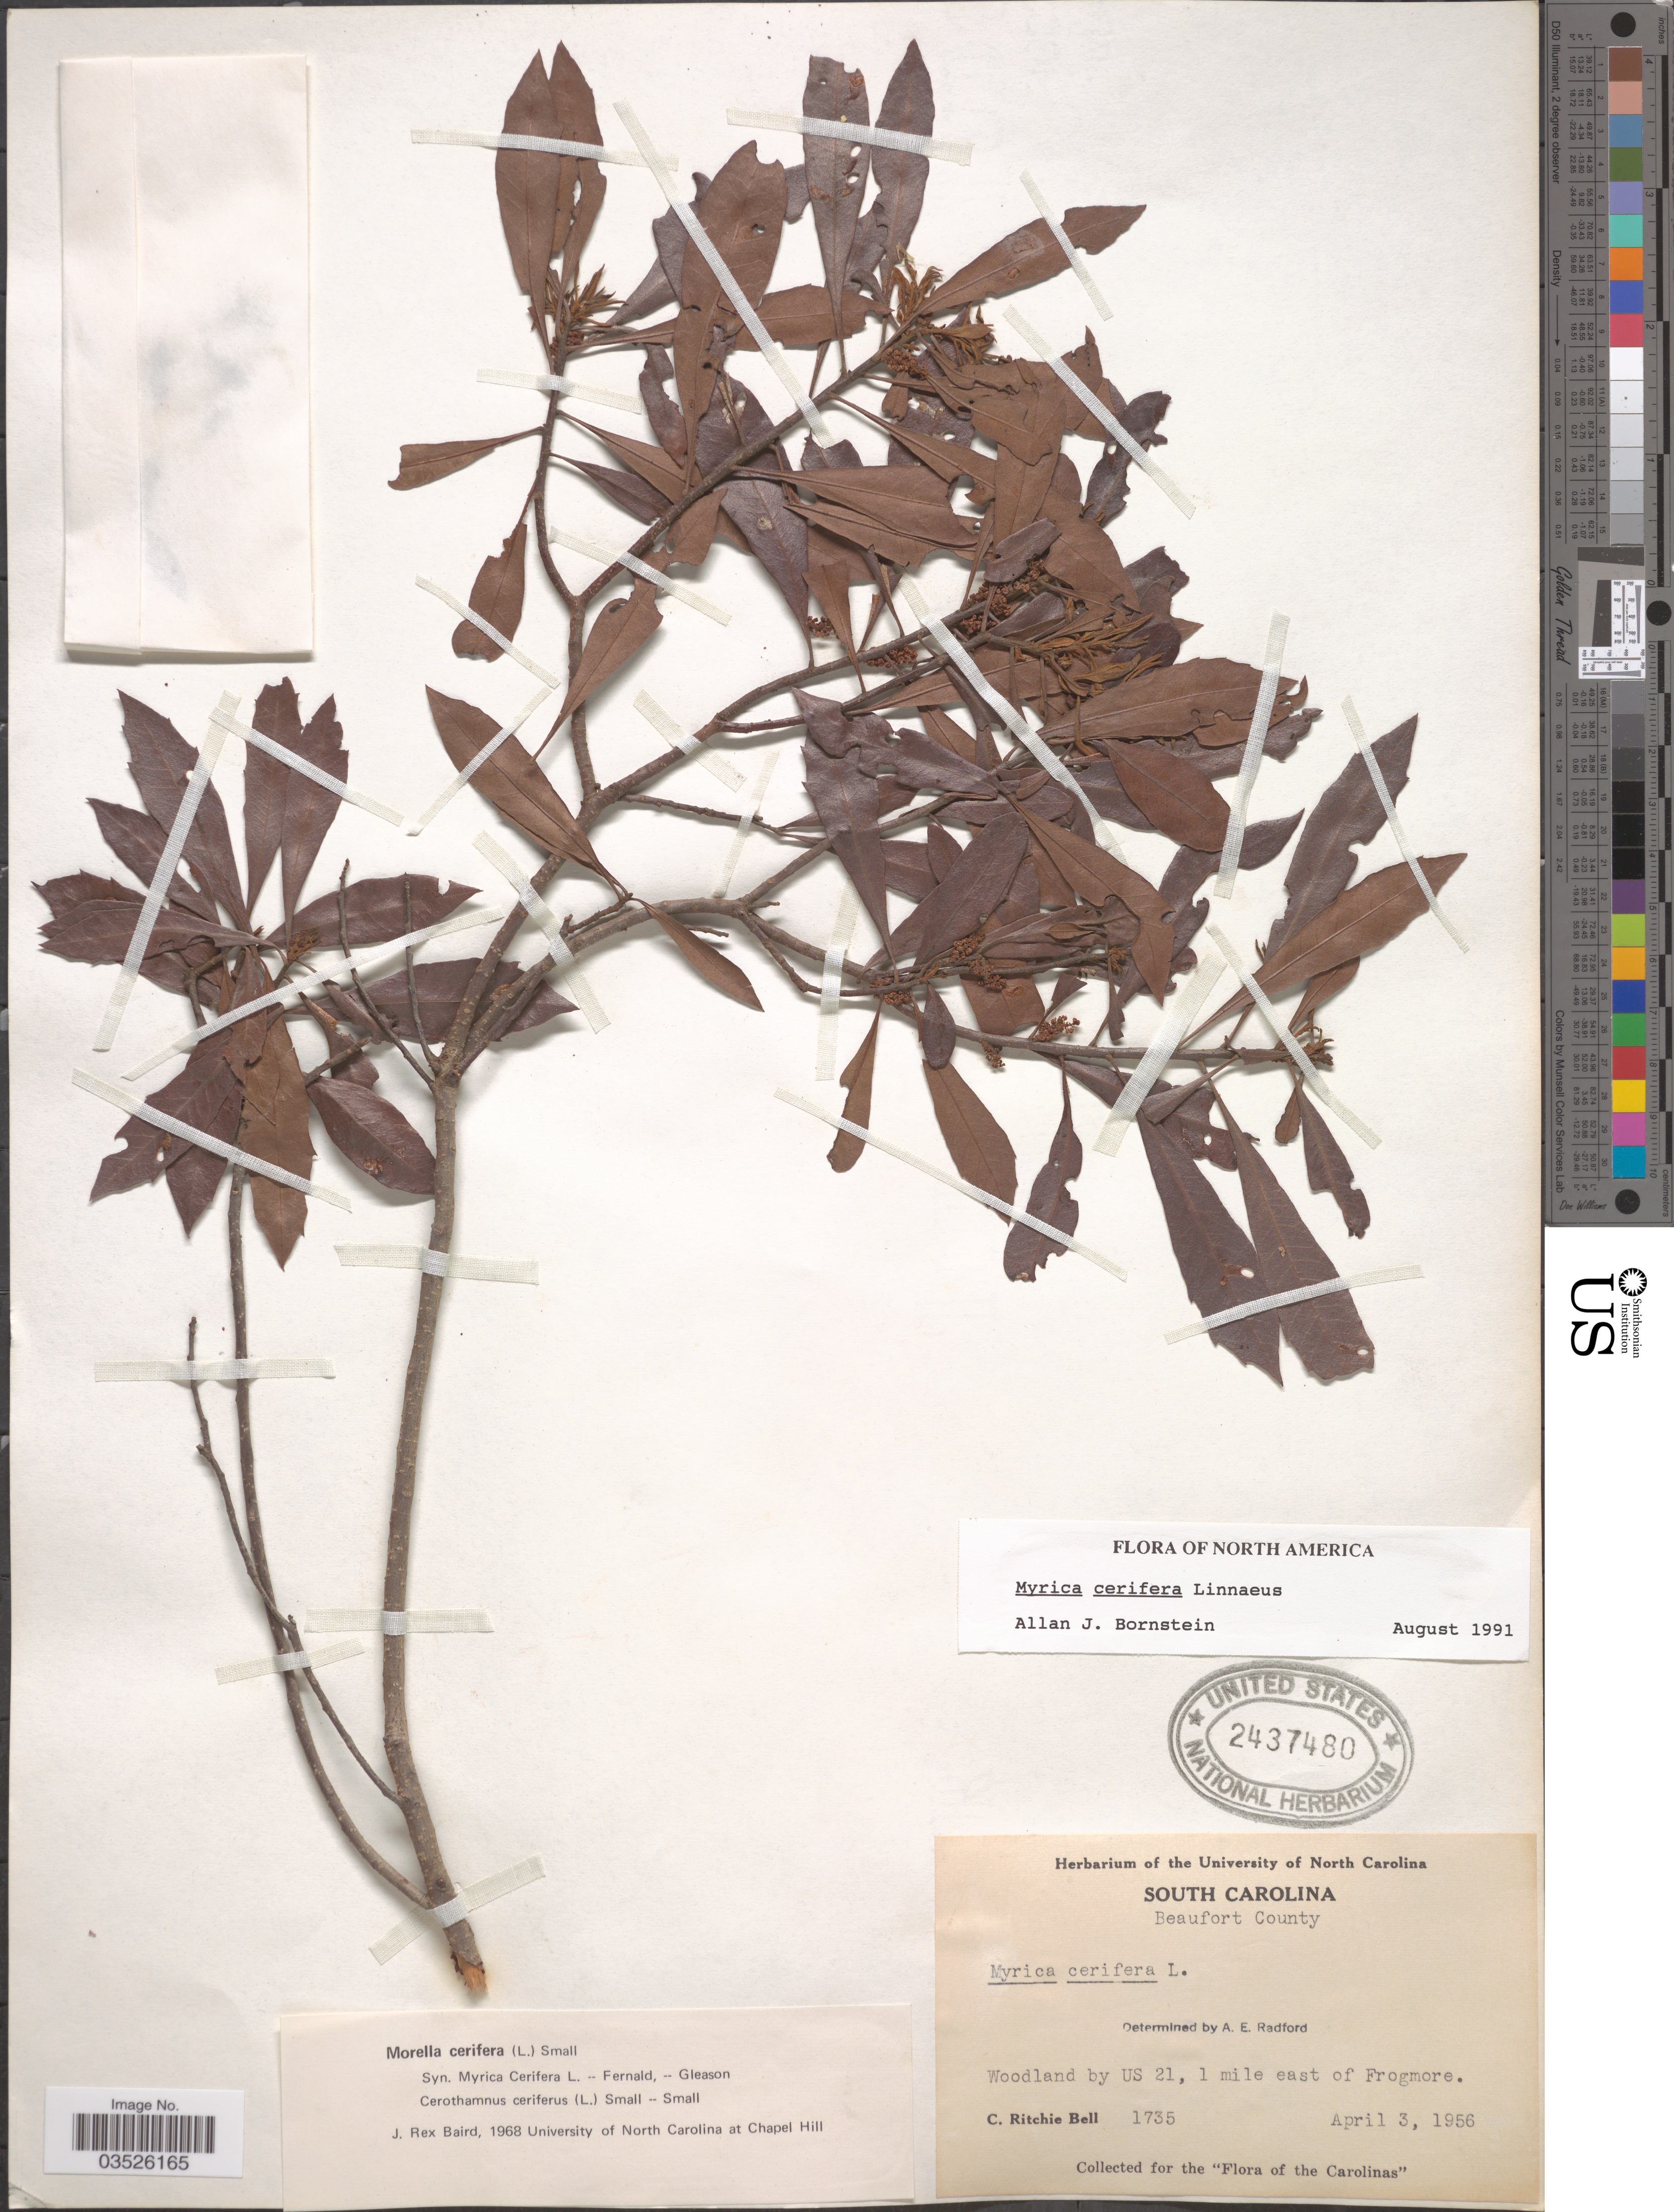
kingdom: Plantae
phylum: Tracheophyta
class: Magnoliopsida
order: Fagales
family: Myricaceae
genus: Morella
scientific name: Morella cerifera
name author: (L.) Small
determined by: Baird, James Rex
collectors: C. R. Bell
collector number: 1735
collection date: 1956-04-03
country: United States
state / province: South Carolina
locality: Beaufort County. Woodland by US 21, 1 mile east of Frogmore.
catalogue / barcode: US 2437480